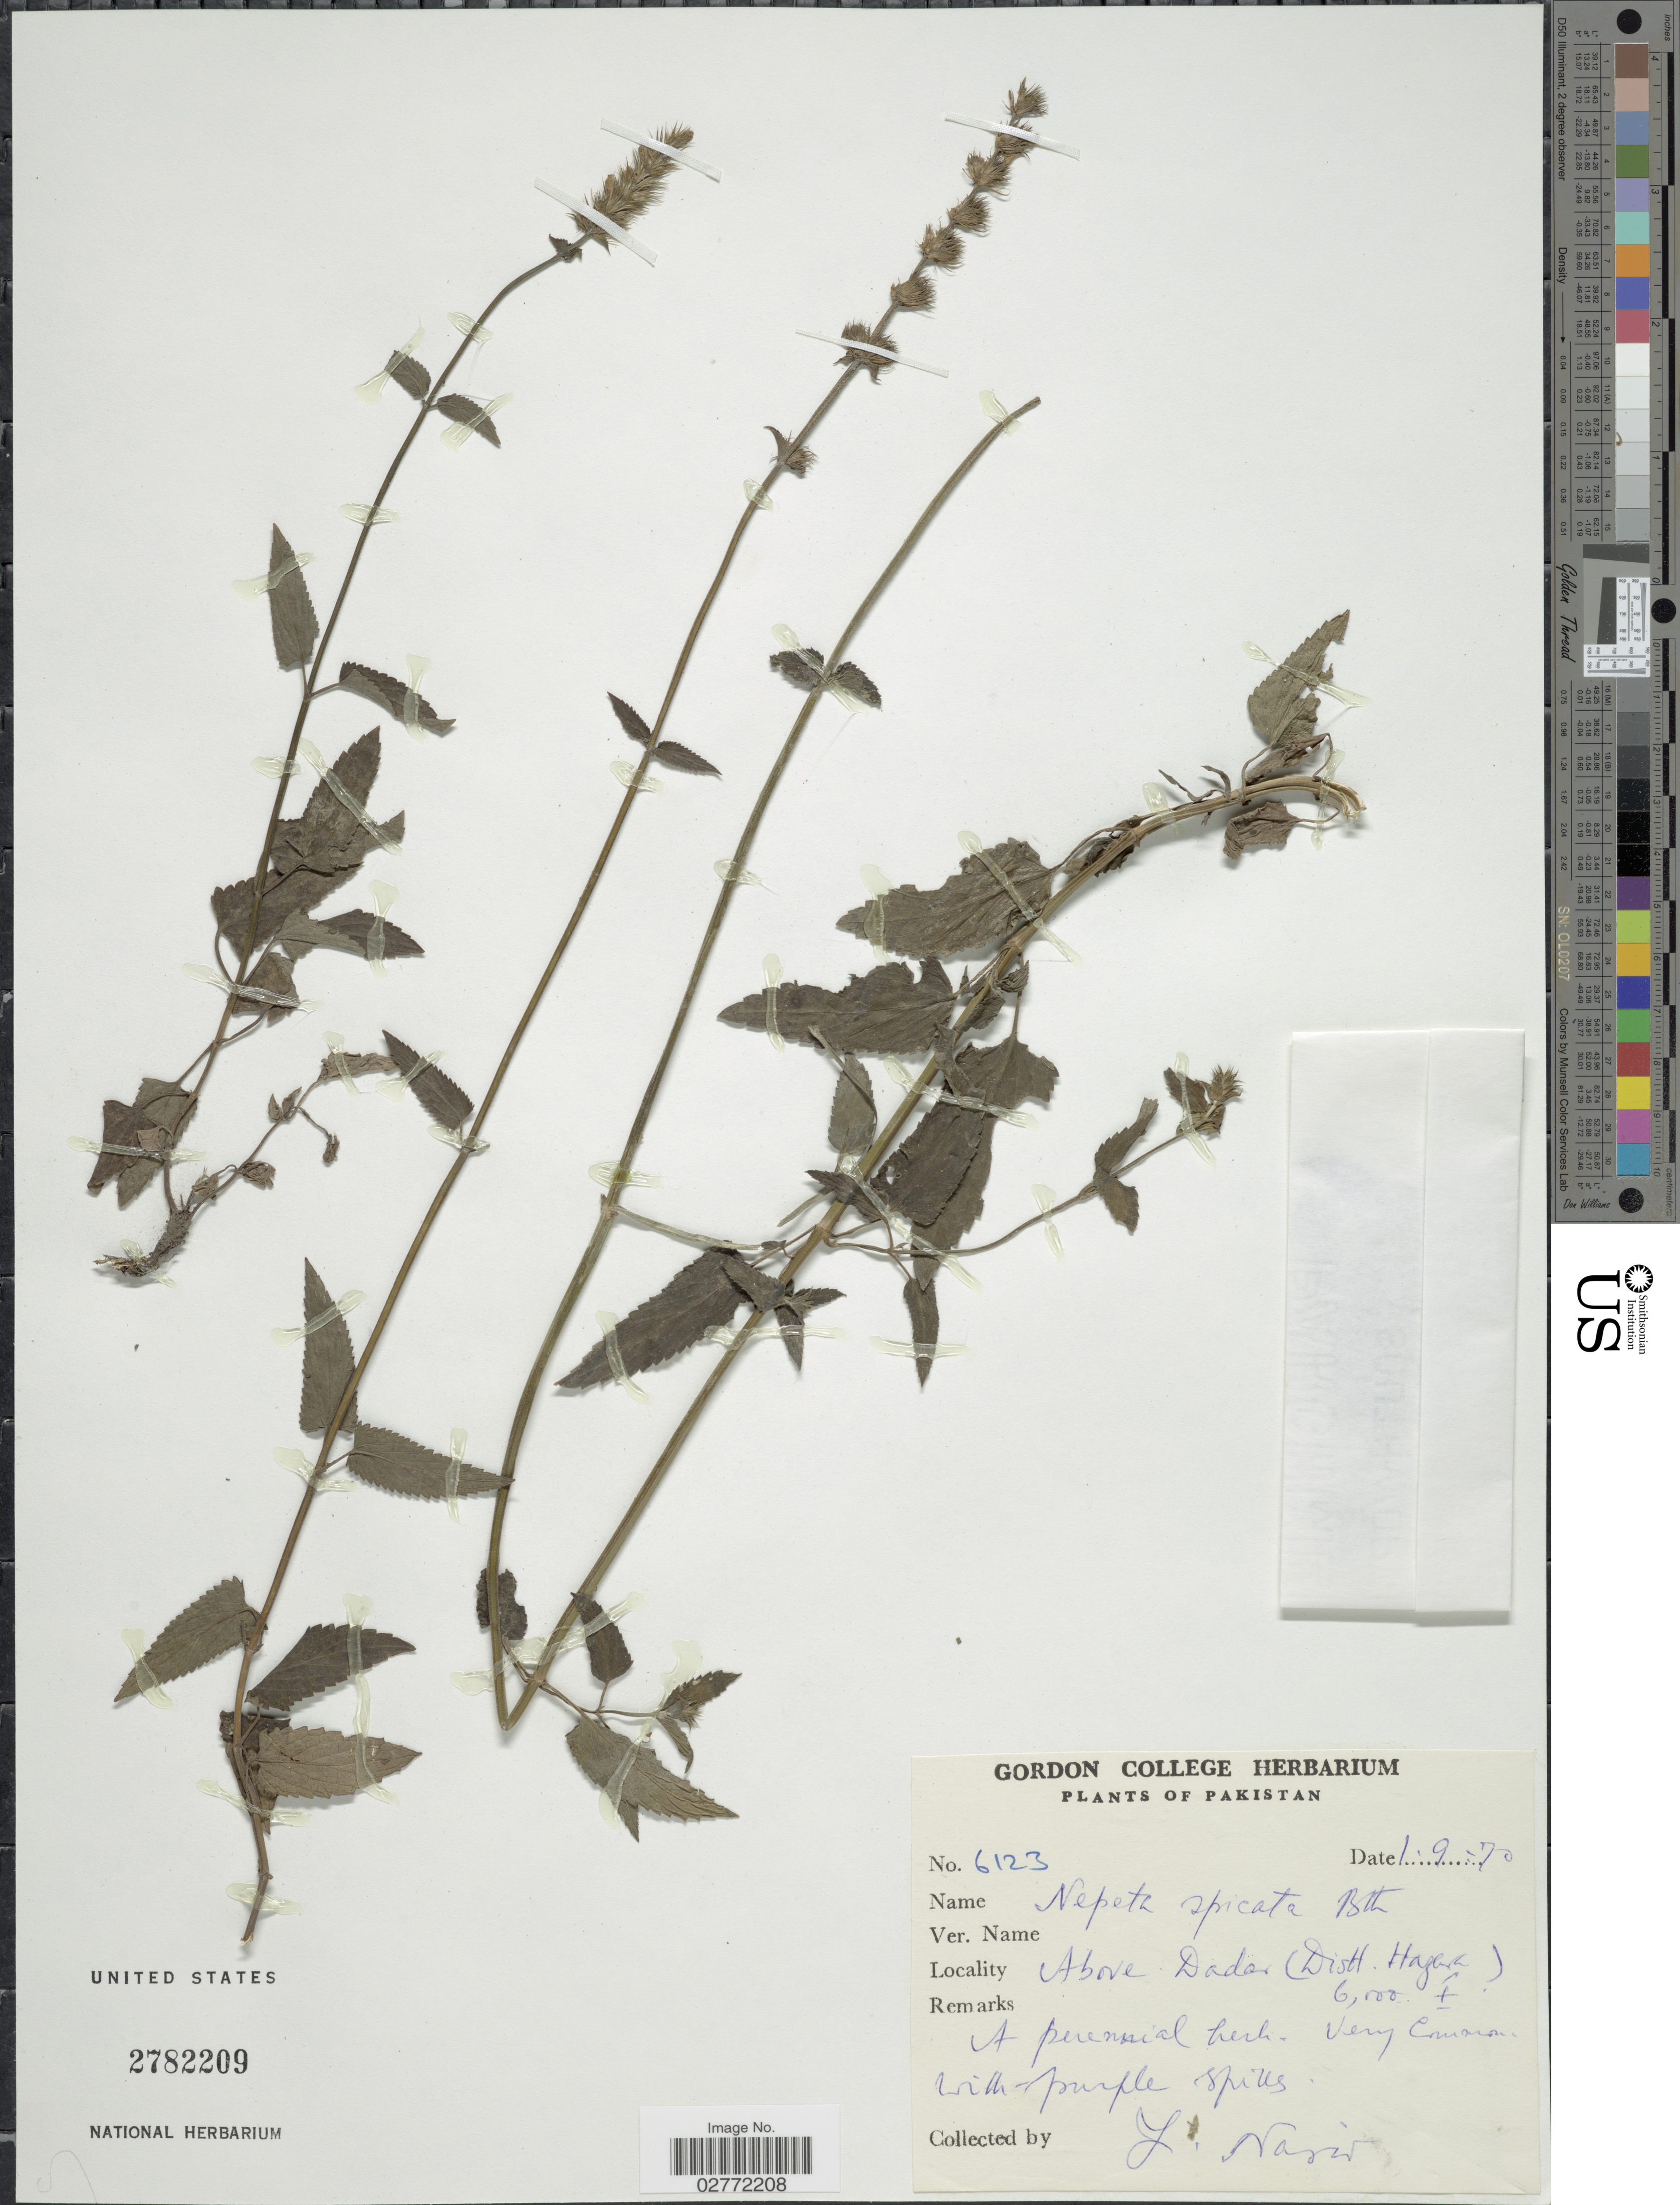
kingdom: Plantae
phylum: Tracheophyta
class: Magnoliopsida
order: Lamiales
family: Lamiaceae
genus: Nepeta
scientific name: Nepeta spicata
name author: Benth.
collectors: Y. Nasir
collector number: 6123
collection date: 1970-09-01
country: Pakistan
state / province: Khyber Pakhtunkhwa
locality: Above Dadar (Dist. Hazara)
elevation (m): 1829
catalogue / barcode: US 2782209